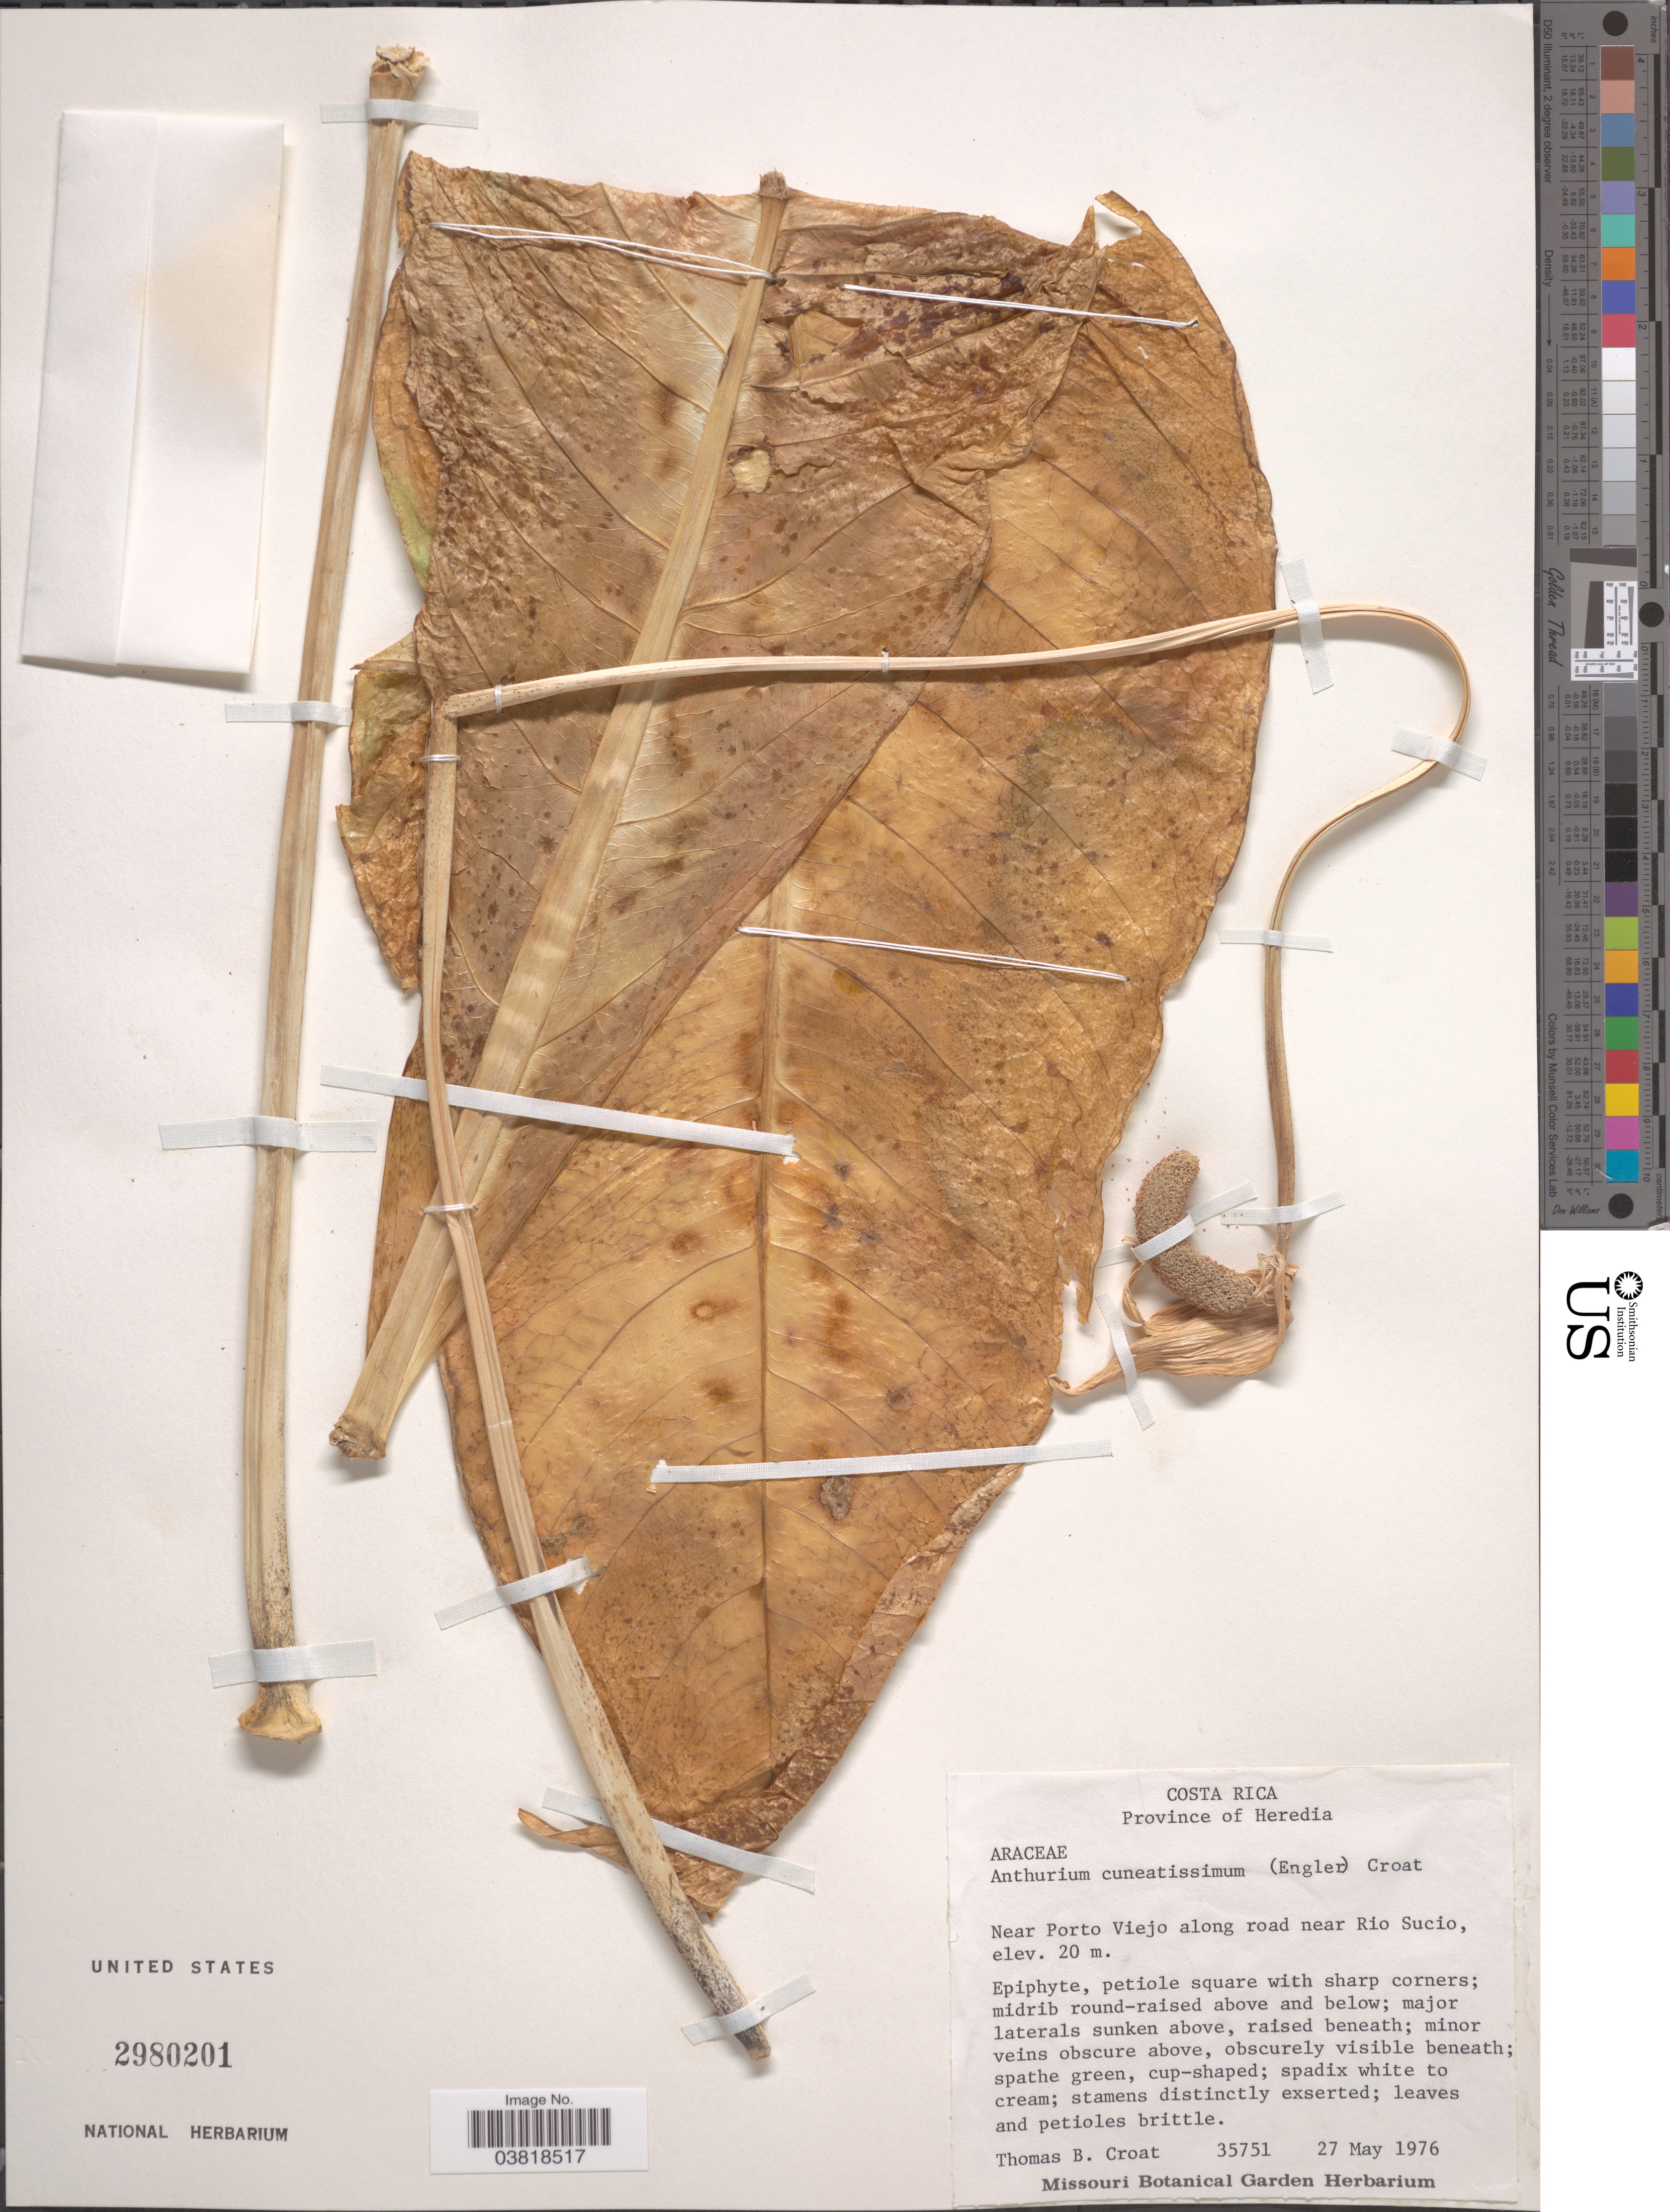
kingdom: Plantae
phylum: Tracheophyta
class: Liliopsida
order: Alismatales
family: Araceae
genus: Anthurium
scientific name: Anthurium cuneatissimum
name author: (Engl.) Croat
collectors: T. B. Croat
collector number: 35751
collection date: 1976-05-27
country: Costa Rica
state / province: Heredia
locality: Near Porto Viejo along road near Rio Sucio.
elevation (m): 20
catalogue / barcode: US 2980201